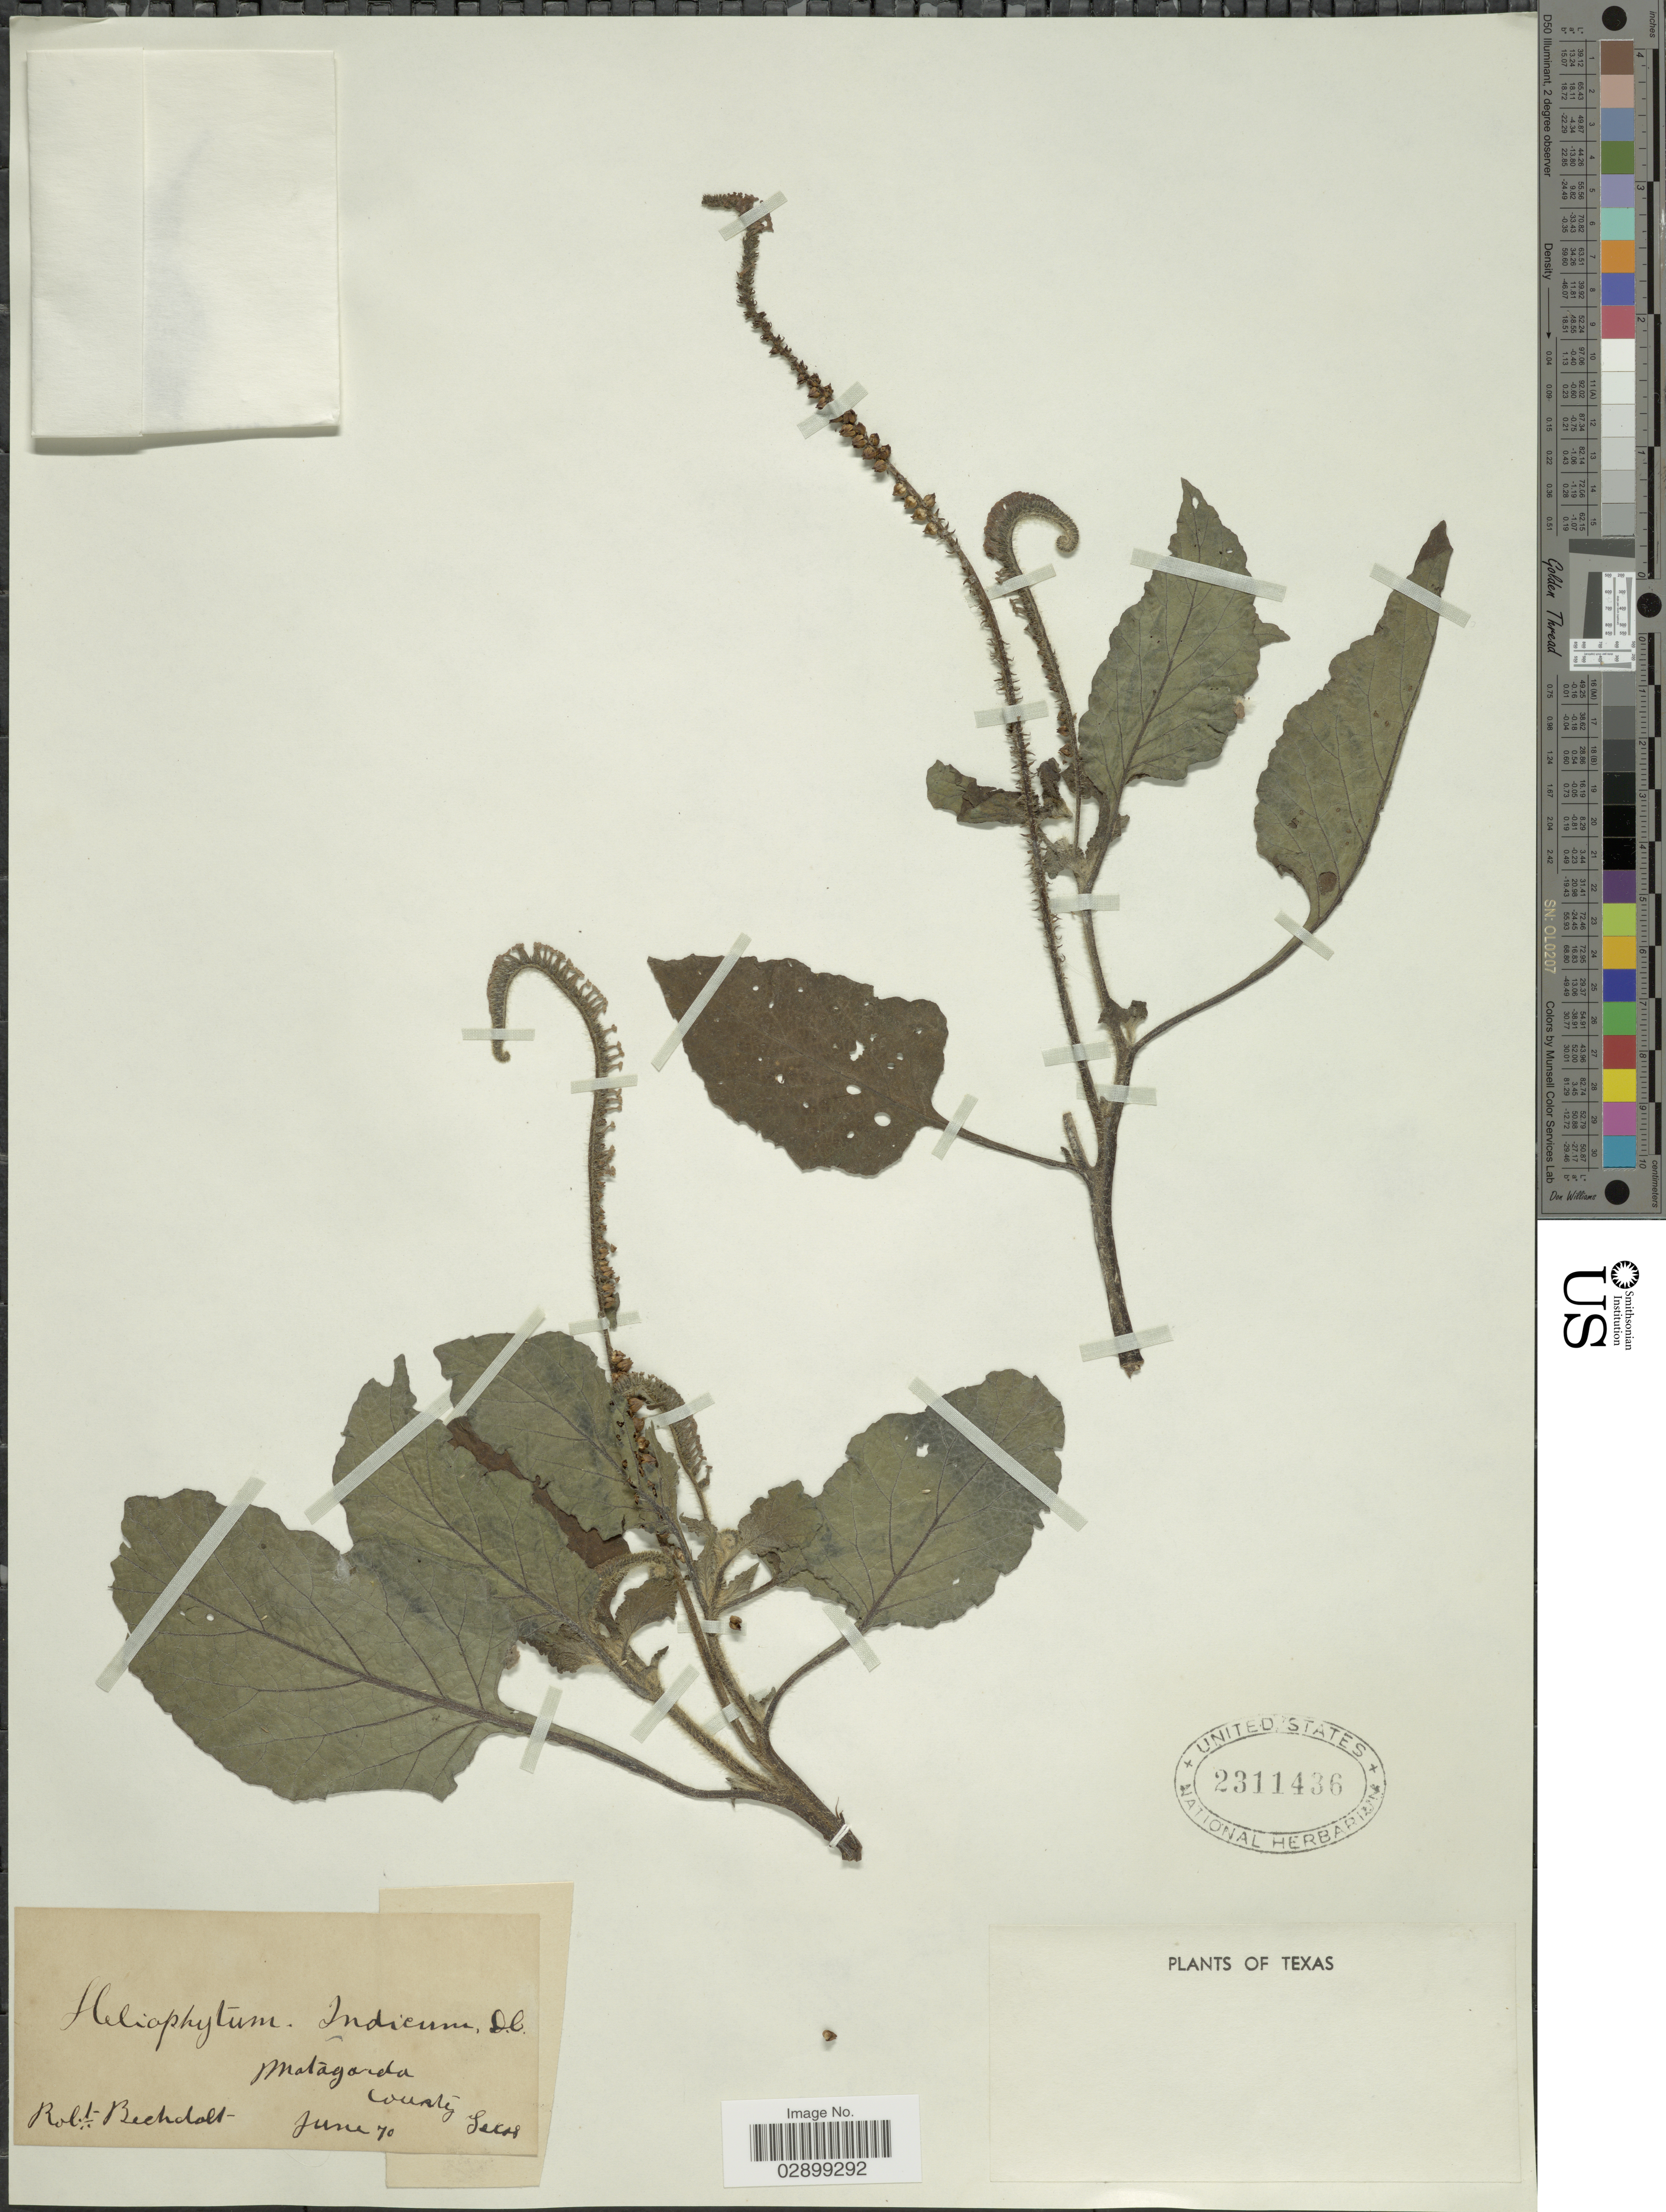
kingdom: Plantae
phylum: Tracheophyta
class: Magnoliopsida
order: Boraginales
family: Heliotropiaceae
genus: Heliotropium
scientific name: Heliotropium indicum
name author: L.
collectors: R. Bechdolt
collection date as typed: Transcribed d/m/y: /6/70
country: United States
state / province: Texas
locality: Matagarda County.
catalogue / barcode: US 2311436